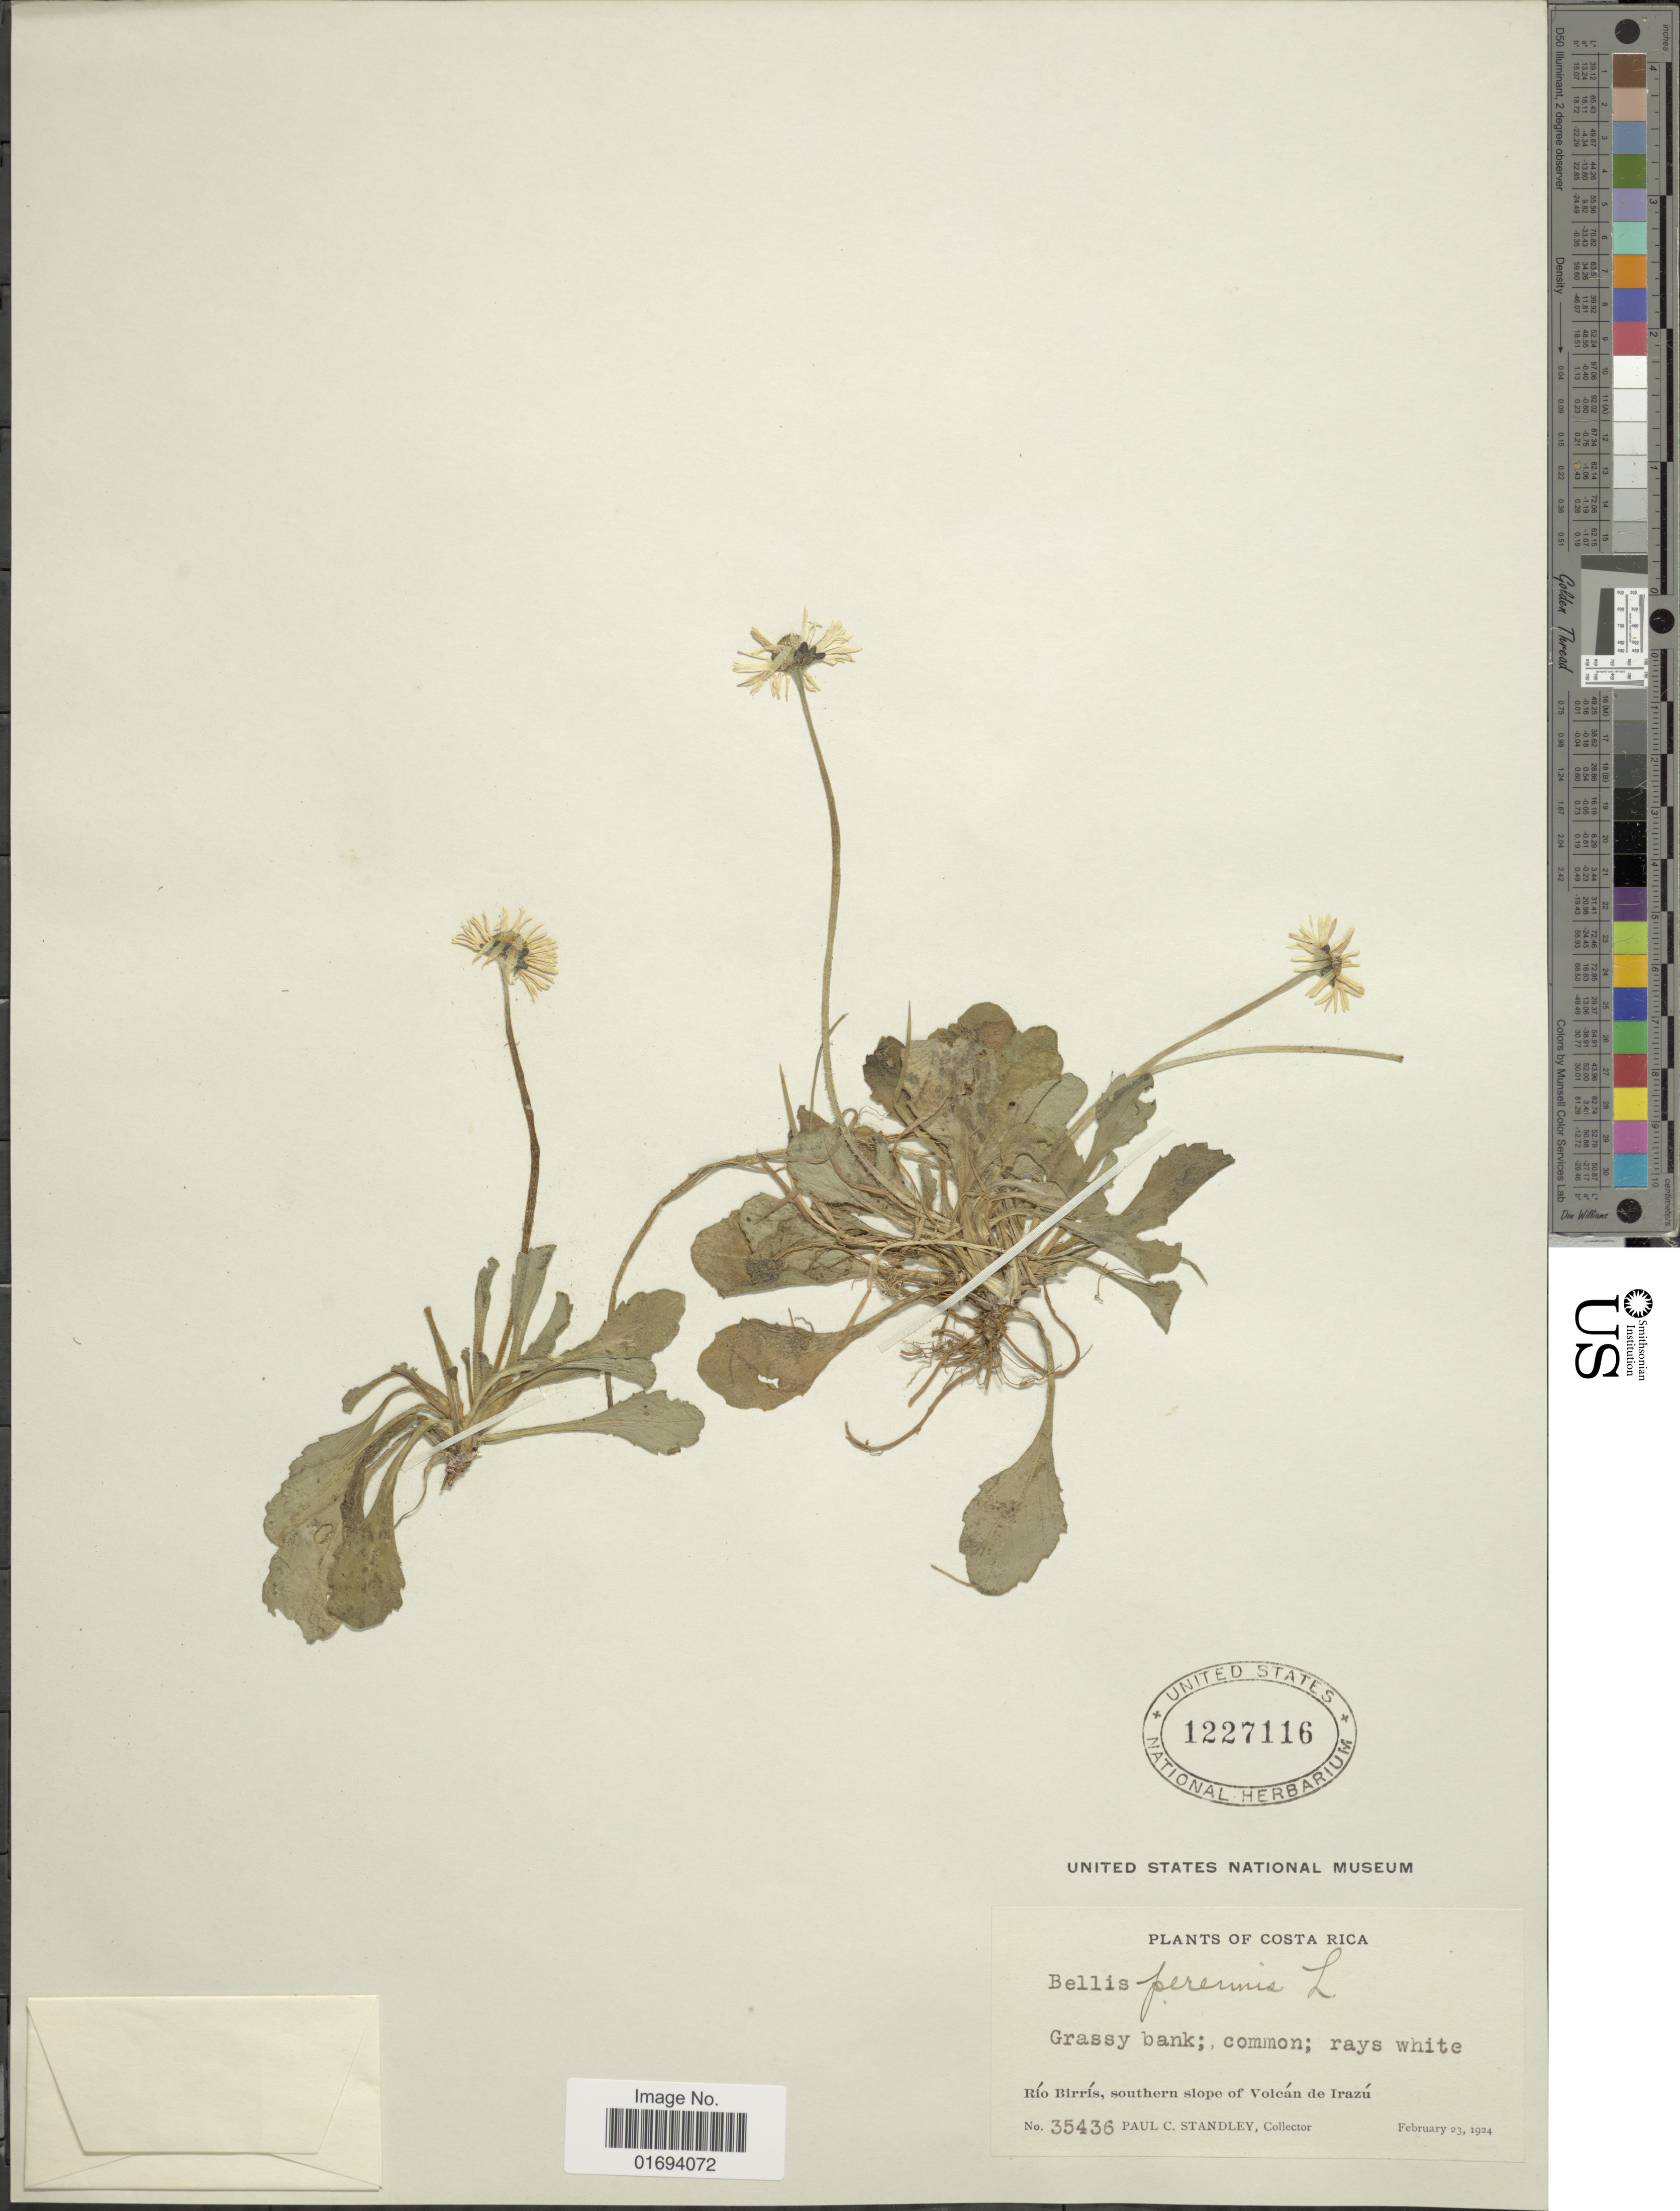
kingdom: Plantae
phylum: Tracheophyta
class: Magnoliopsida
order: Asterales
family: Asteraceae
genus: Bellis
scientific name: Bellis perennis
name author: L.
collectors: P. C. Standley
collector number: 35436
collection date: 1924-02-23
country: Costa Rica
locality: Costa Rica. Rio Birris, southern slope of Volcan de Irazu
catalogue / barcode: US 1227116